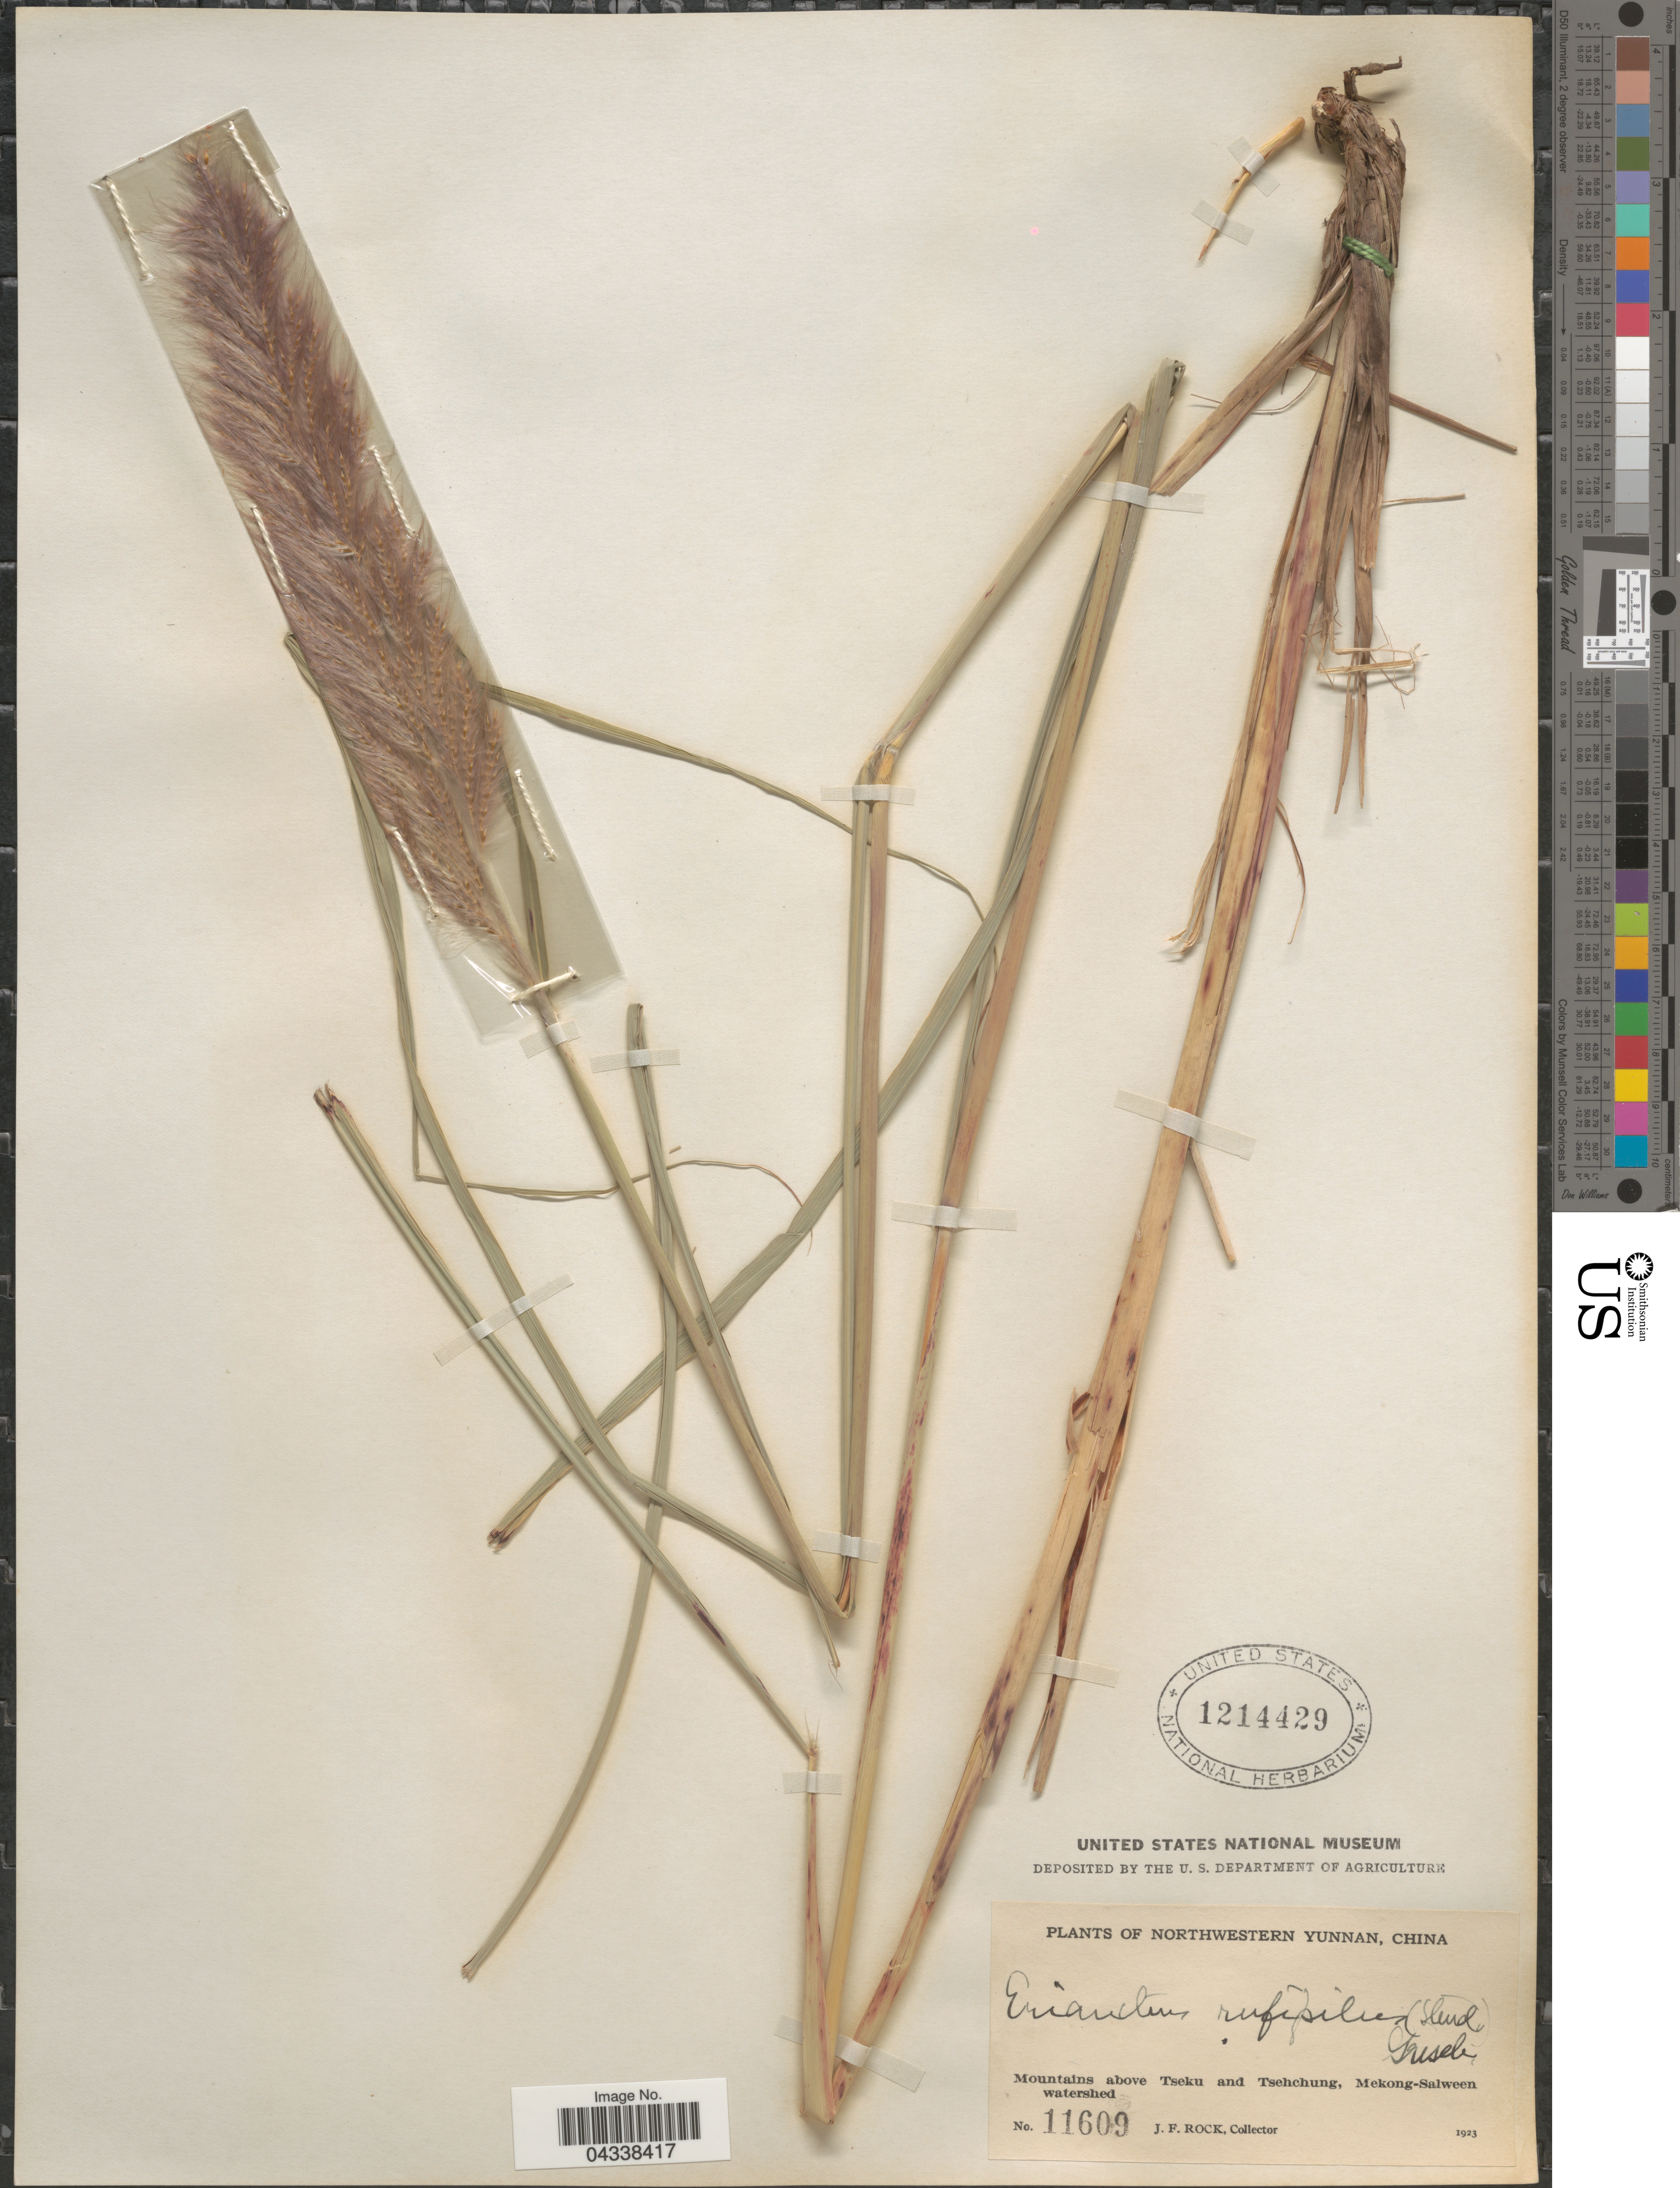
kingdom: Plantae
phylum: Tracheophyta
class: Liliopsida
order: Poales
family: Poaceae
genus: Saccharum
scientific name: Saccharum rufipilum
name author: Steud.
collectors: J. Rock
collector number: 11609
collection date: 1923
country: China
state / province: Yunnan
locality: Northwestern Yunnan. Mountains above Tseku and Tsehchung, Mekong-Salween watershed.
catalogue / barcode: US 1214429